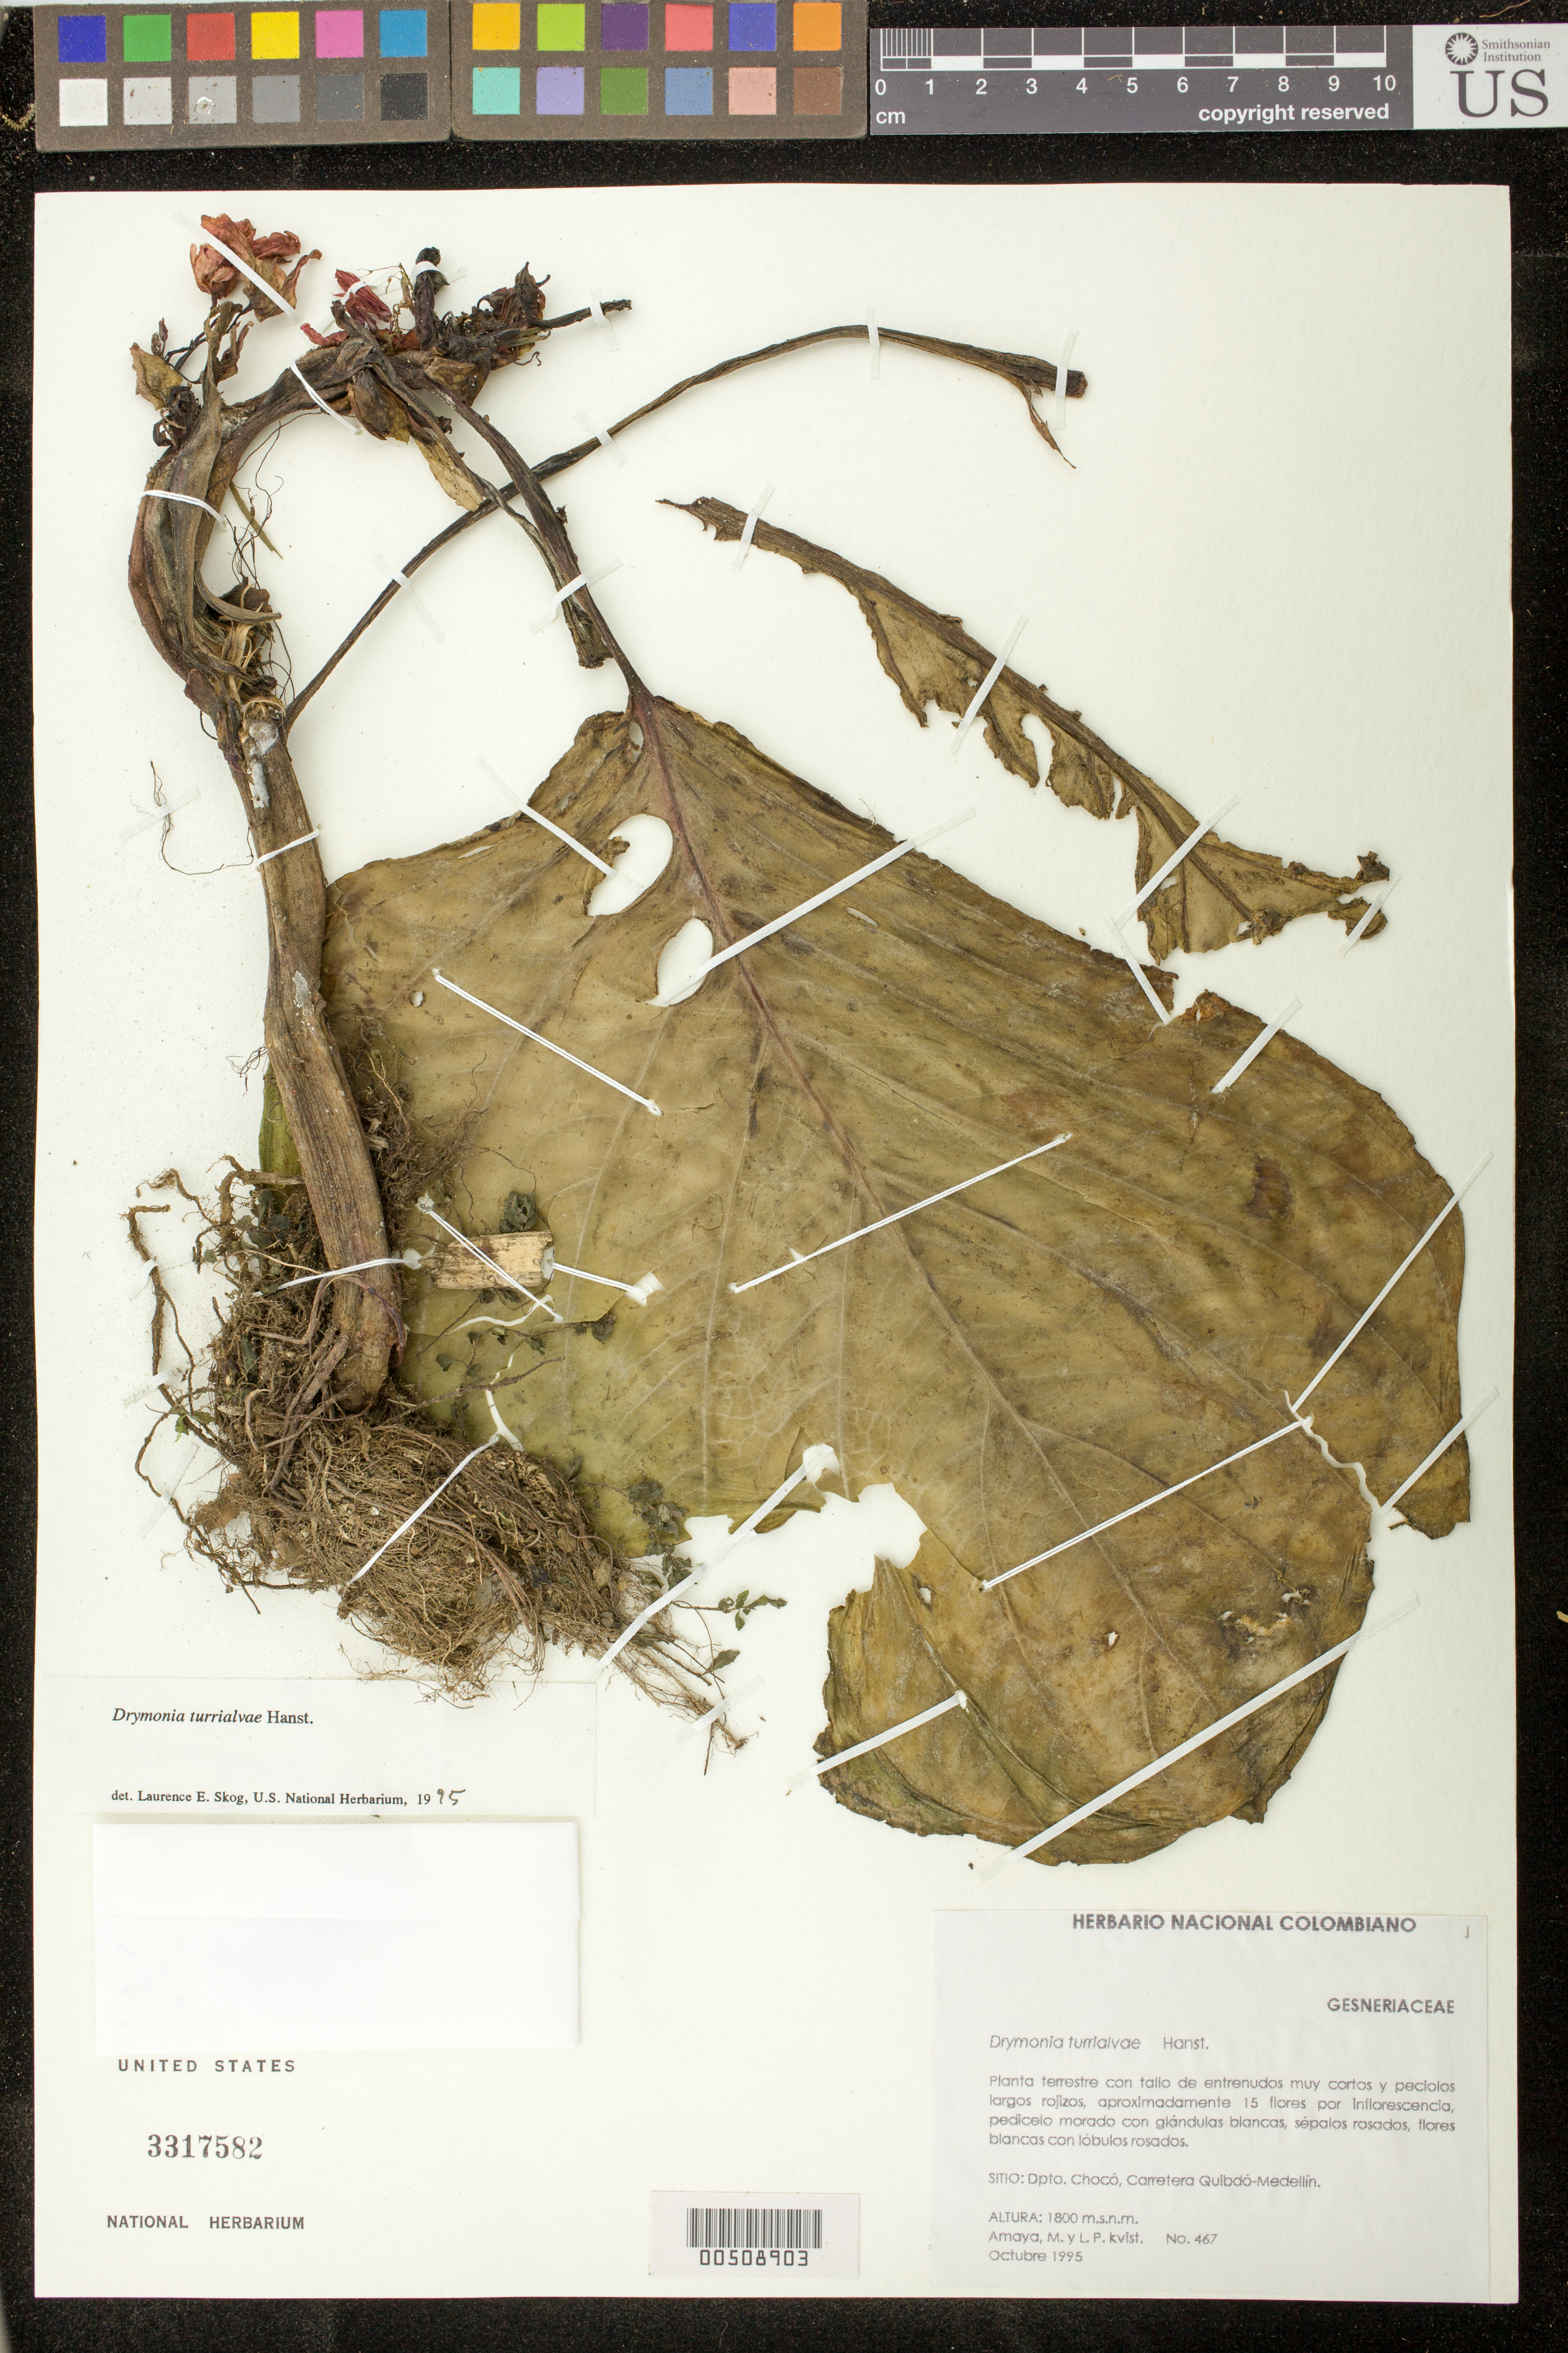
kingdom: Plantae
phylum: Tracheophyta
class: Magnoliopsida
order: Lamiales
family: Gesneriaceae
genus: Drymonia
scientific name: Drymonia turrialvae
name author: Hanst.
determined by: Skog, Laurence E.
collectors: M. Amaya & L. P. Kvist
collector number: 467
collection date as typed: Oct 1995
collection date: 1995-10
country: Colombia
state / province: Chocó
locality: Carretera Quibdó-Medellín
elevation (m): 1800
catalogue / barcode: US 3317582